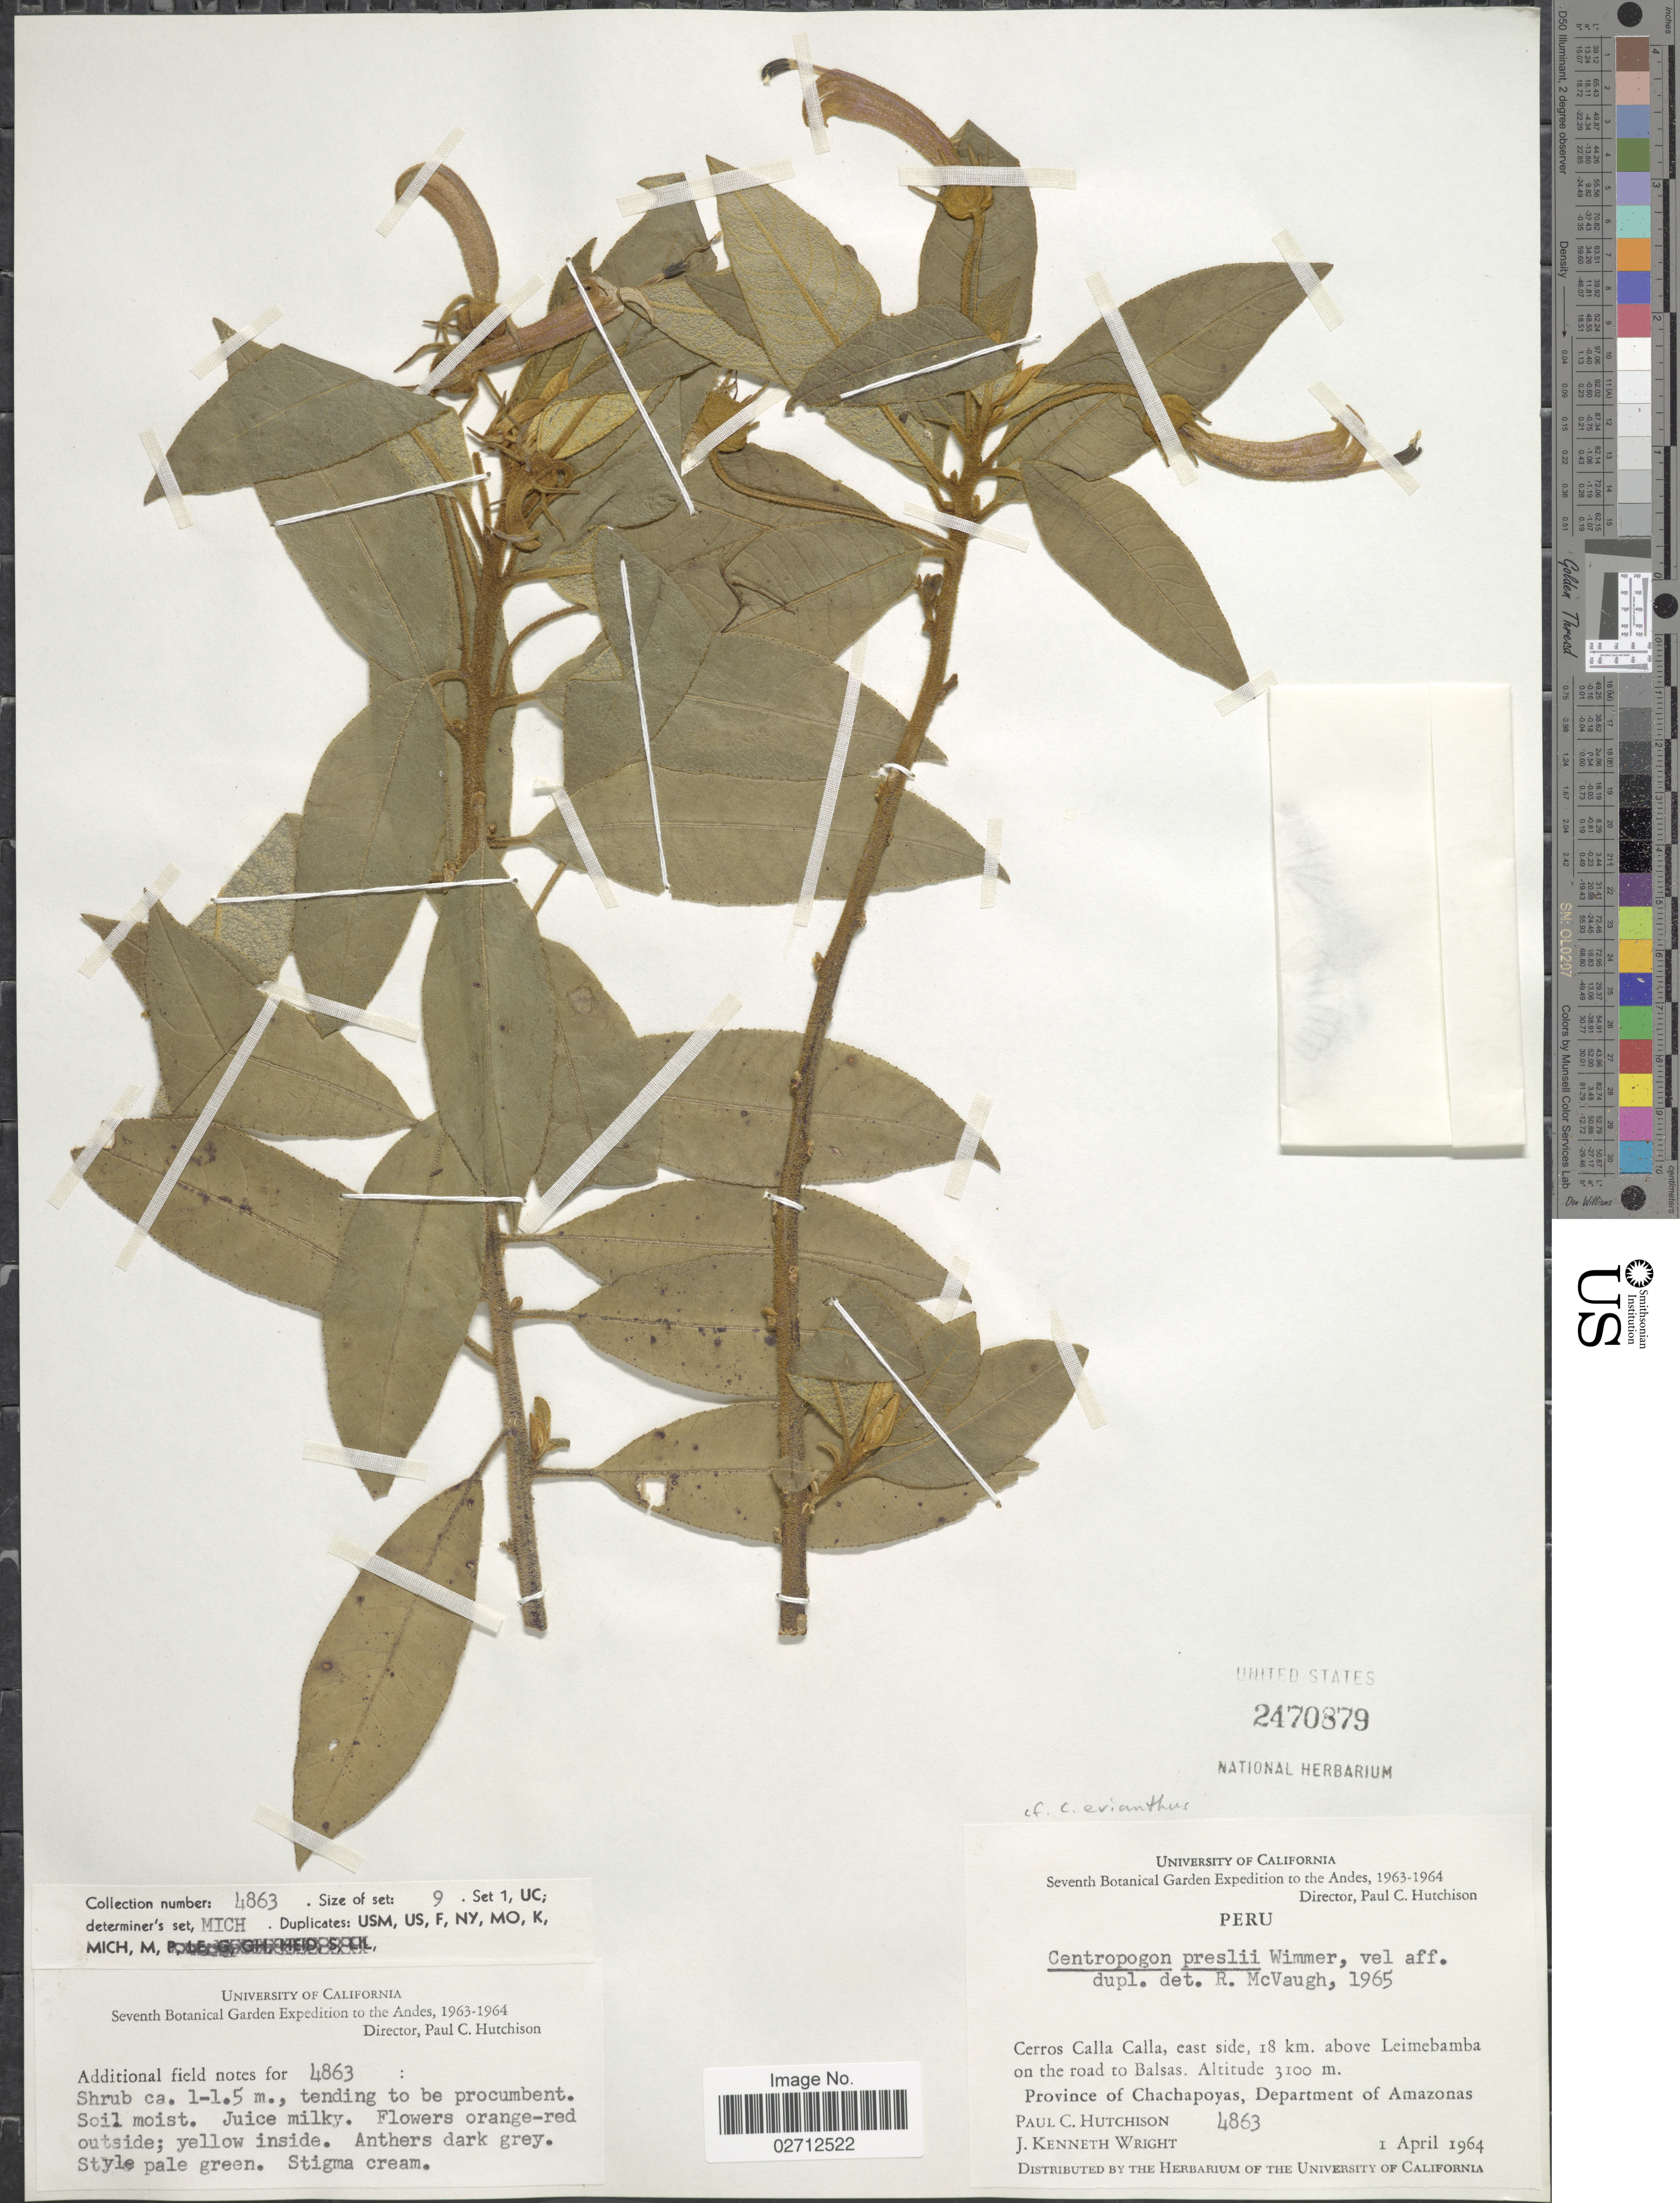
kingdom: Plantae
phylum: Tracheophyta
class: Magnoliopsida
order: Asterales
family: Campanulaceae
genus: Centropogon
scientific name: Centropogon preslii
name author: E. Wimm.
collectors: P. C. Hutchison & J. K. Wright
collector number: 4863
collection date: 1964-04-01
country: Peru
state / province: Amazonas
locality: The Andes, Cerros Calla Calla, east side, 18 km above Leimebamba on the road to Balsas, Province of Chachapoyas, Department of Amazonas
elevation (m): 3100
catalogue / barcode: US 2470879